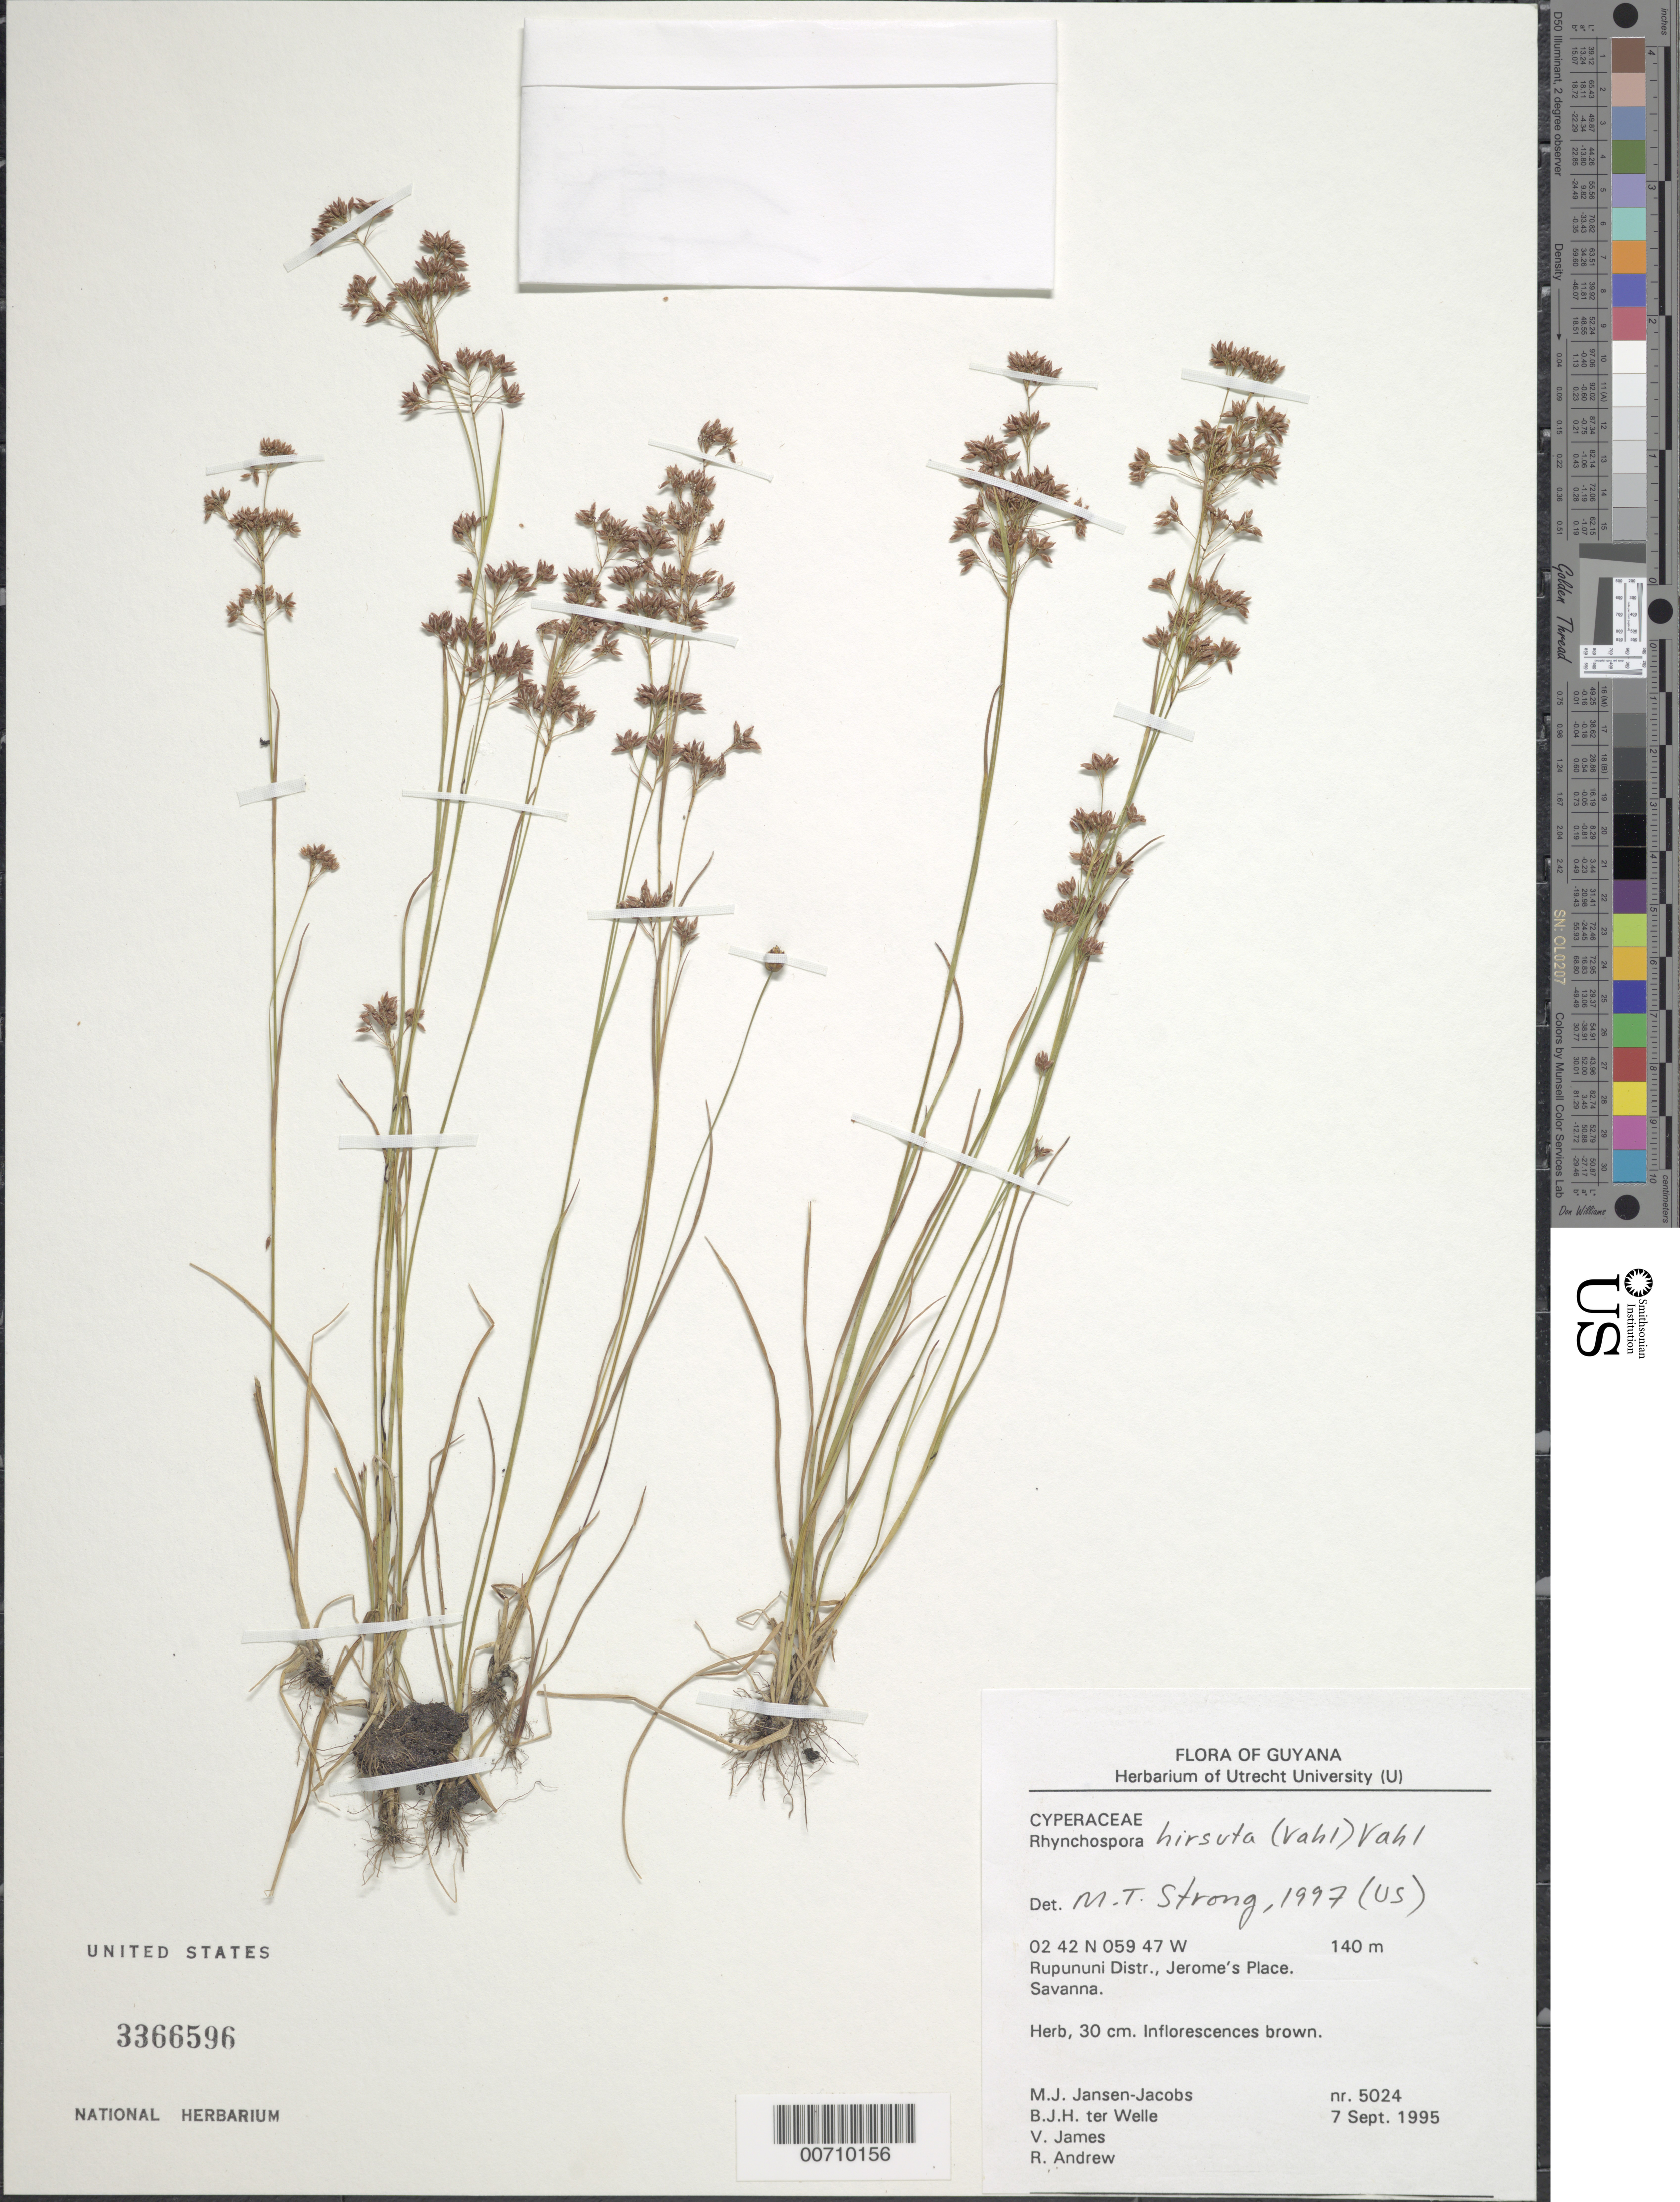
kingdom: Plantae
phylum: Tracheophyta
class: Liliopsida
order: Poales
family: Cyperaceae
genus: Rhynchospora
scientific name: Rhynchospora hirsuta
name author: (Vahl) Vahl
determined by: Strong, M. T., (US), Smithsonian Institution - National Museum of Natural History (UNITED STATES)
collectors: M. J. Jansen-Jacobs, B. Welle, V. James & R. Andrew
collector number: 5024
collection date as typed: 7-Sep-95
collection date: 1995-09-07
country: Guyana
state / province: U. Takutu-U. Essequibo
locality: Jerome's Place, Talidku Mt., Rupununi Dist.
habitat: Savanna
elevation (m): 140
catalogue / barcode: US 3366596